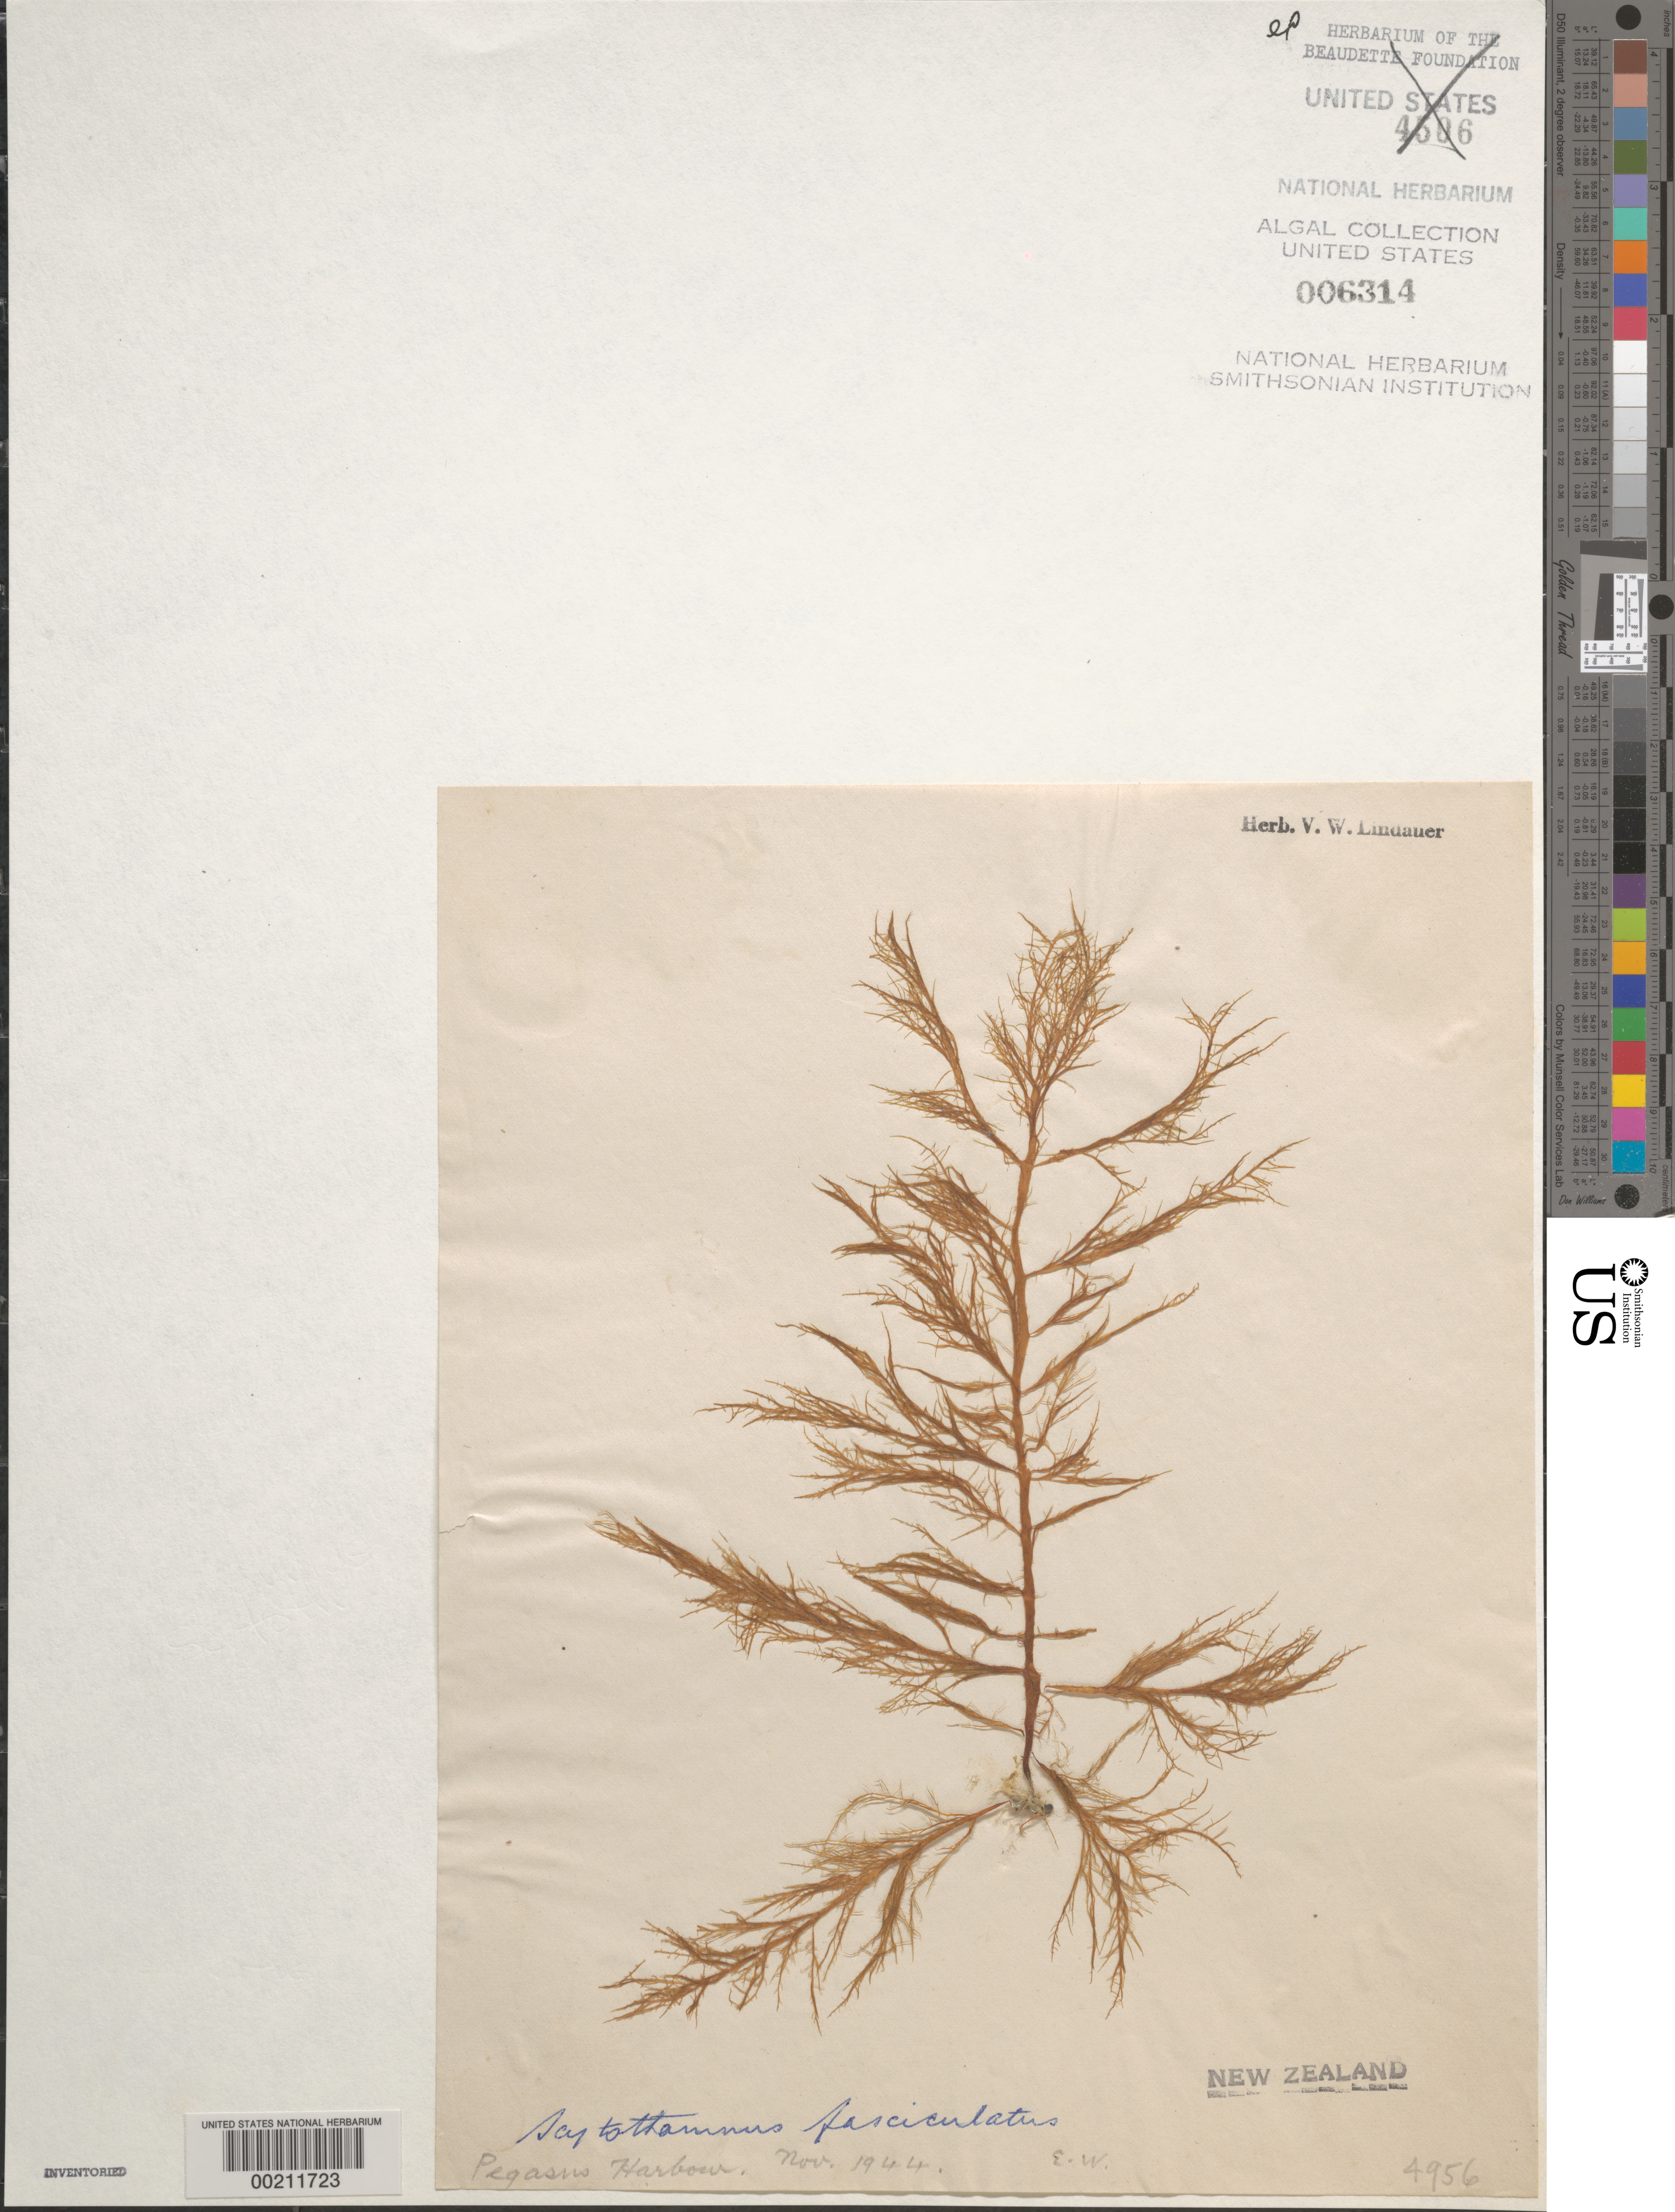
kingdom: Chromista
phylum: Ochrophyta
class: Phaeophyceae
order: Scytothamnales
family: Scytothamnaceae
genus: Scytothamnus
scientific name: Scytothamnus fasciculatus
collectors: V. Lindauer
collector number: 4956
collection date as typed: Nov 1944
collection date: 1944-11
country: New Zealand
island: Stewart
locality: Pegasus harbor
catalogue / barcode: US 6314